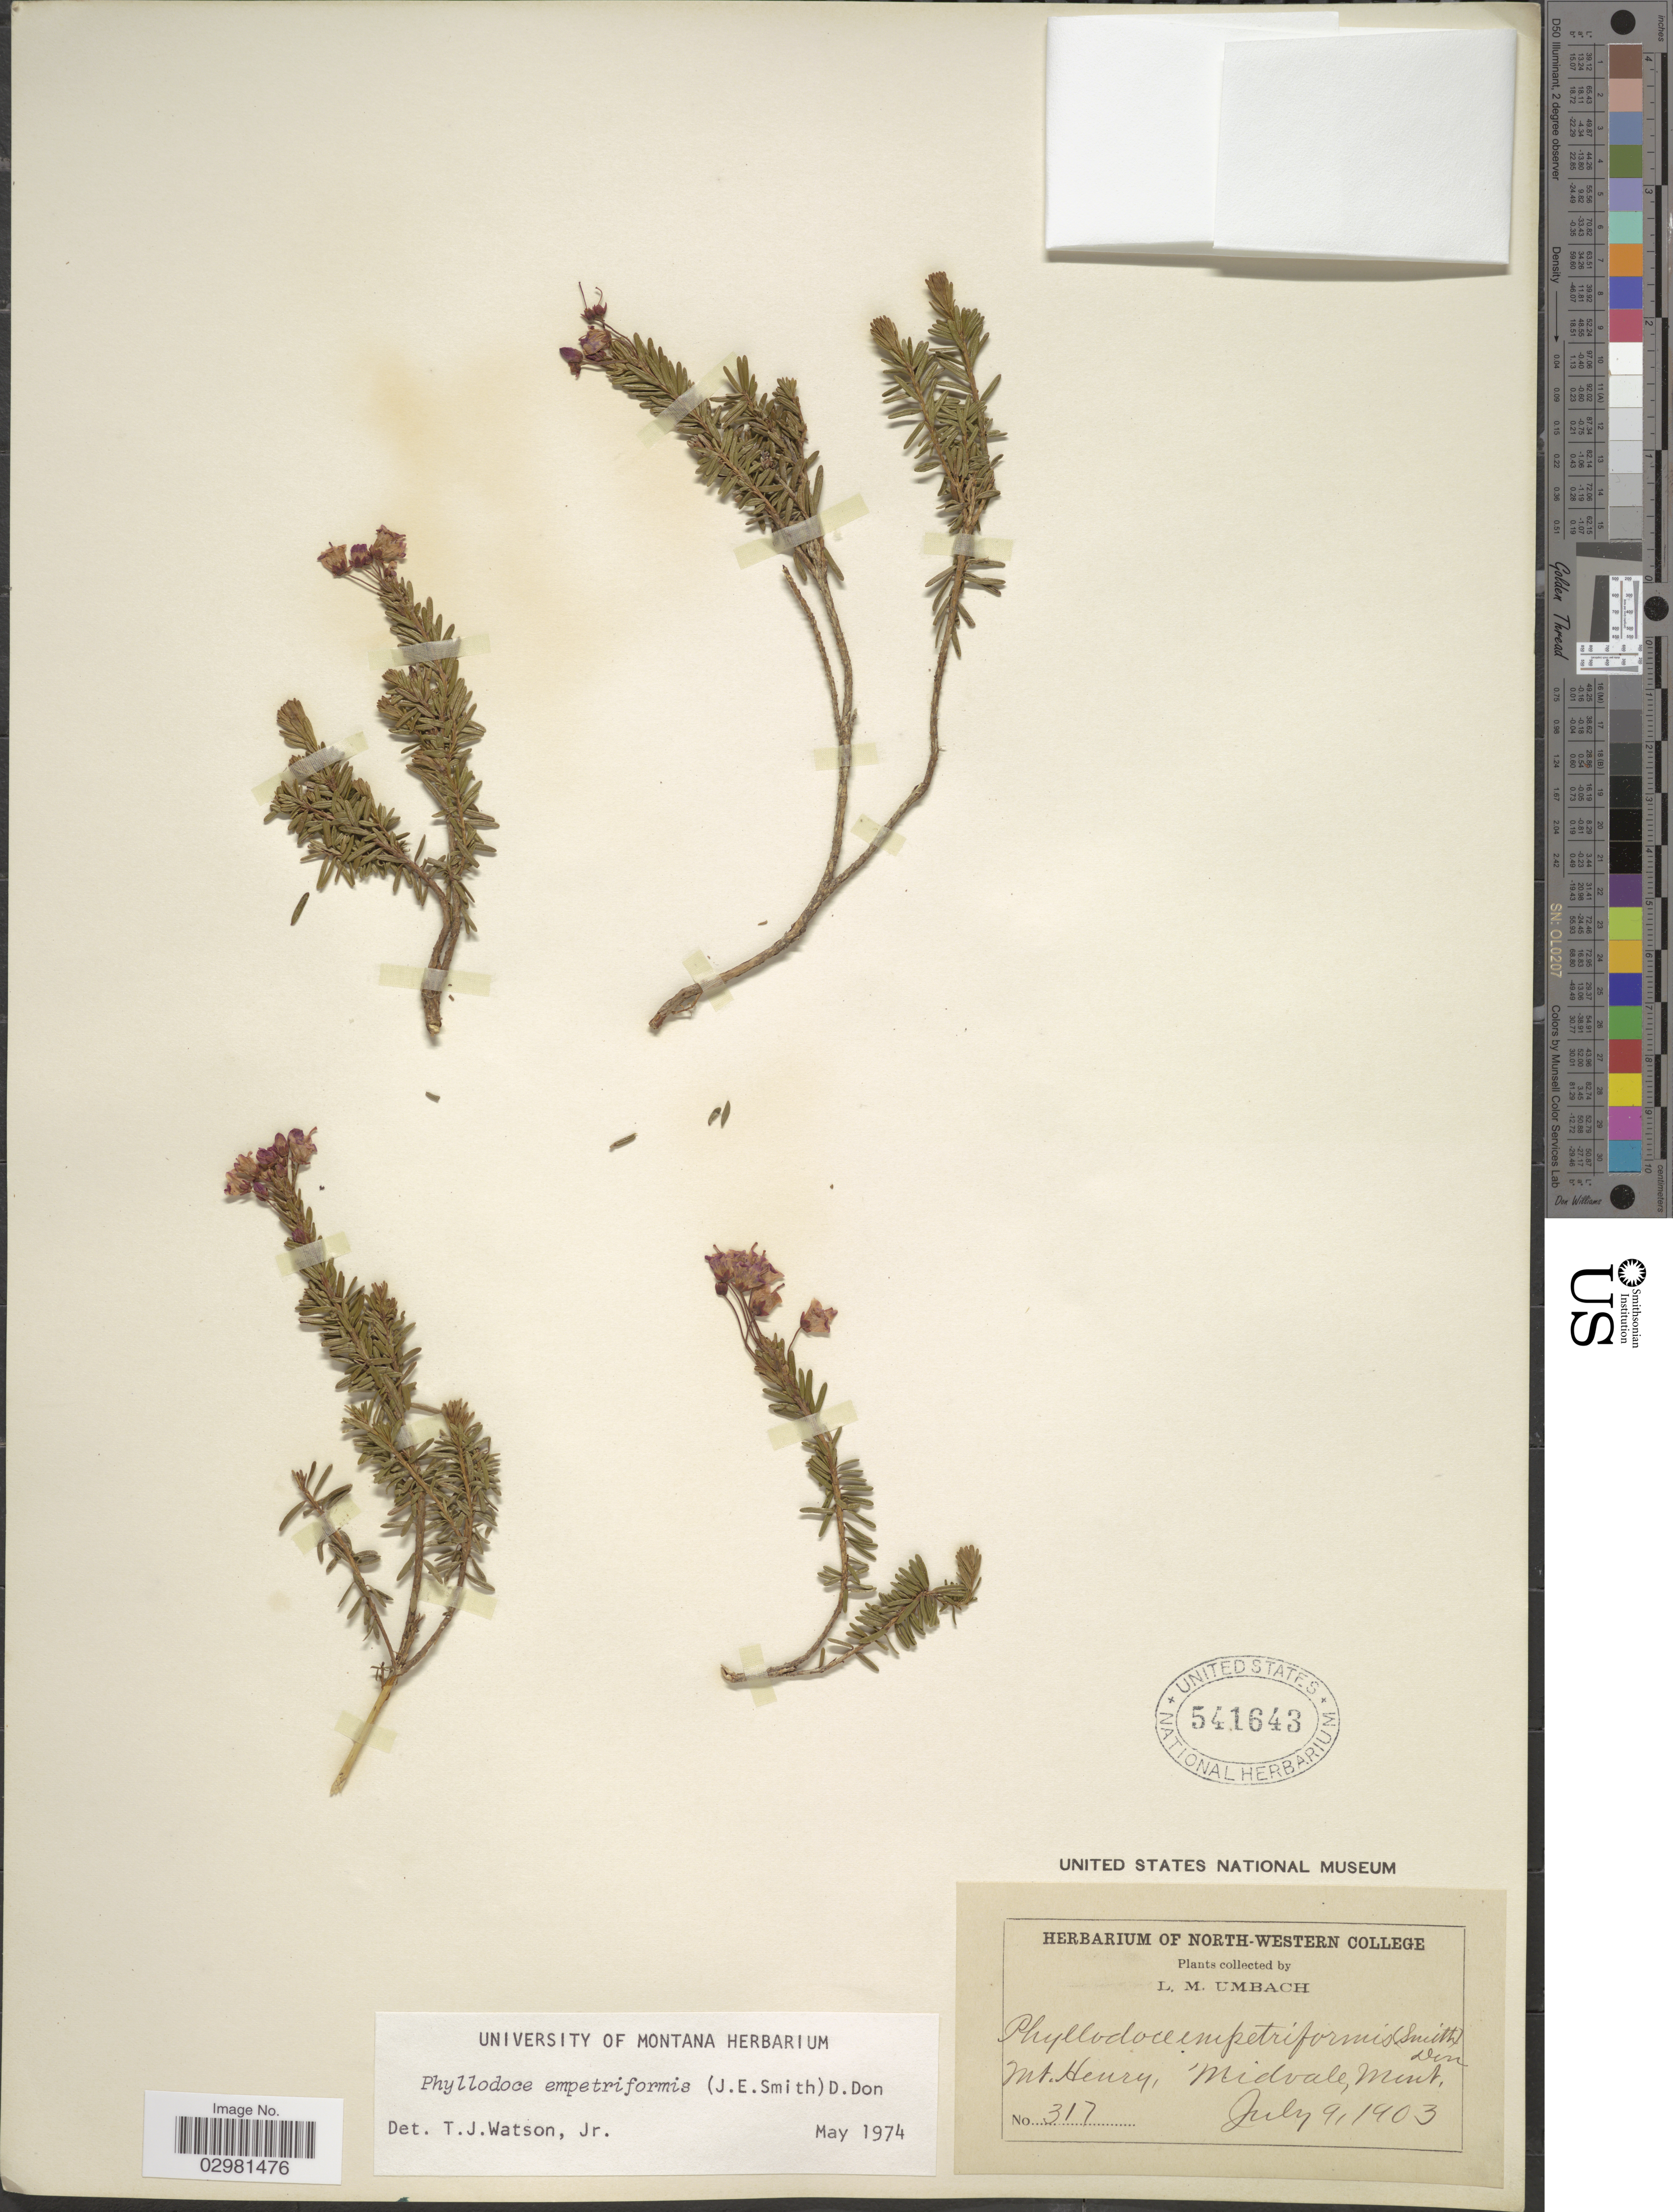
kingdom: Plantae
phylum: Tracheophyta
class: Magnoliopsida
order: Ericales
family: Ericaceae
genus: Phyllodoce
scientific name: Phyllodoce empetiformis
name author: (Small) D. Don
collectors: L. M. Umbach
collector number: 317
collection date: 1903-07-09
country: United States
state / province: Montana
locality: Mt. Henry, Midvale, Mont.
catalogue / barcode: US 541643